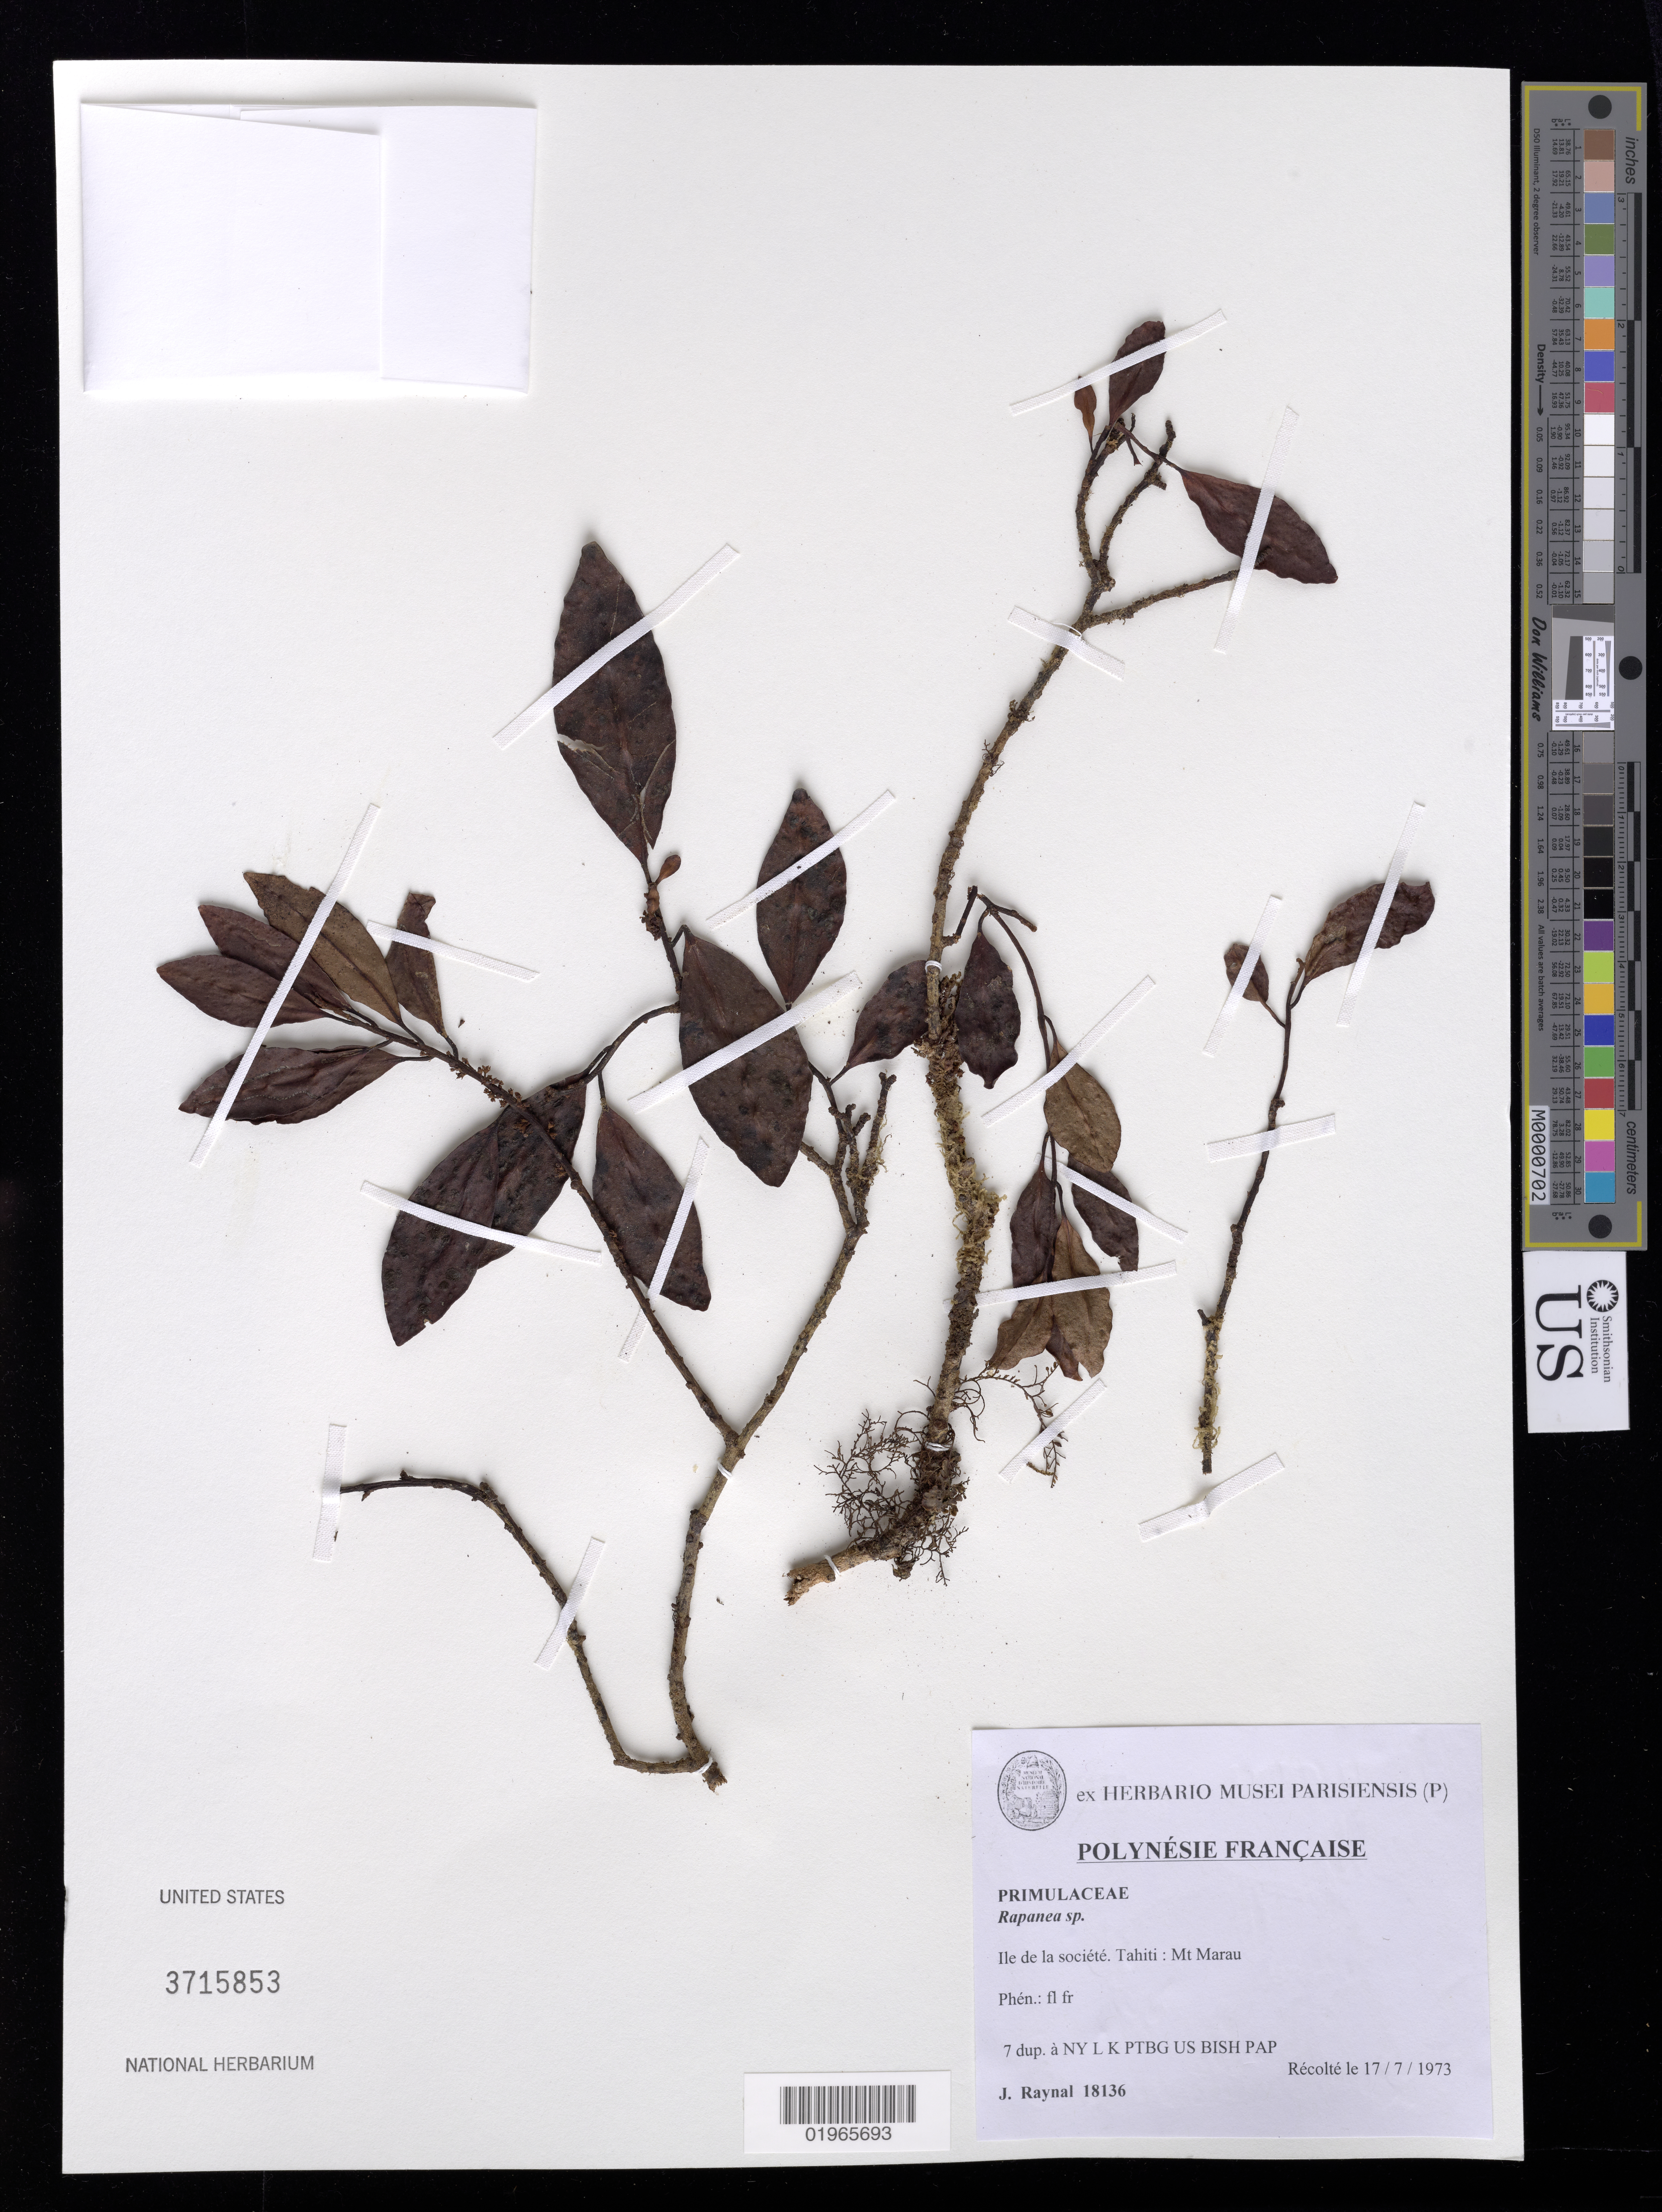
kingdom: Plantae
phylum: Tracheophyta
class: Magnoliopsida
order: Ericales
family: Primulaceae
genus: Myrsine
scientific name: Myrsine collina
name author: Nadeaud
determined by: Lorence, David H., (PTBG), National Tropical Botanical Garden (UNITED STATES)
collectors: J. Raynal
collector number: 18136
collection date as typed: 17 Jul 1973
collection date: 1973-07-17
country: French Polynesia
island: Tahiti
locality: Mt. Marau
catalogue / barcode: US 3715853